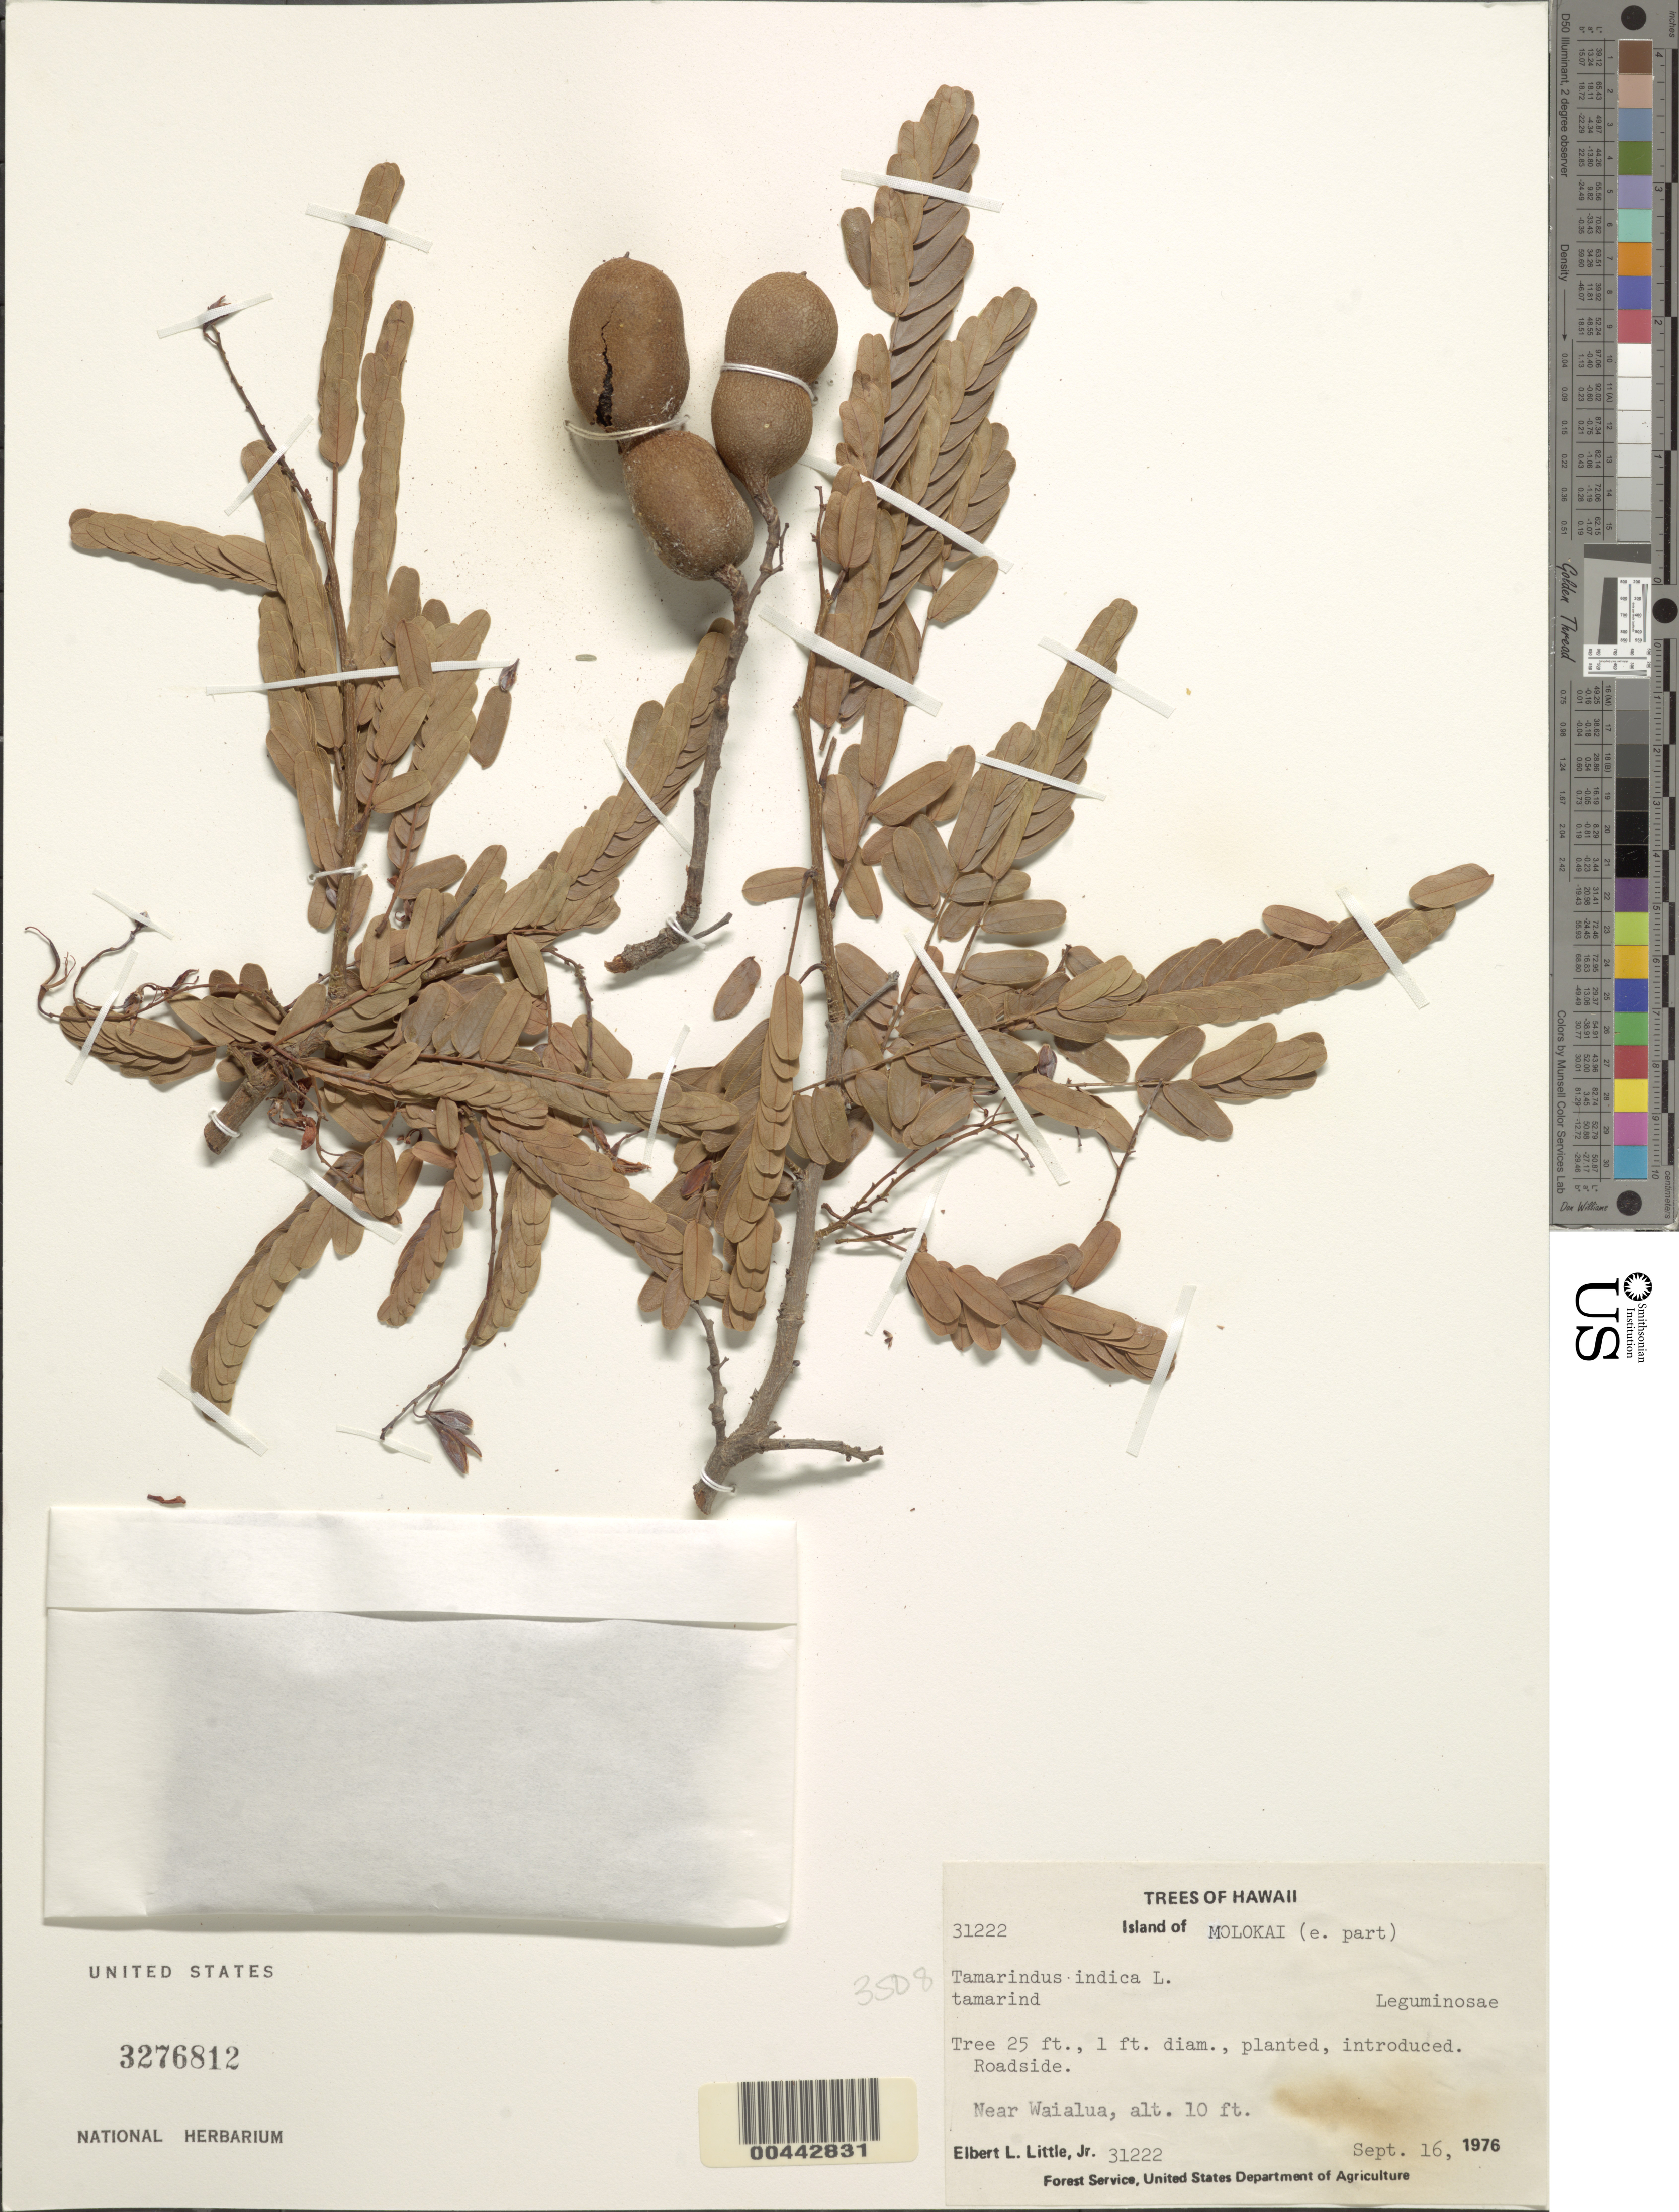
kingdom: Plantae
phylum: Tracheophyta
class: Magnoliopsida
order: Fabales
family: Fabaceae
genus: Tamarindus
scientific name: Tamarindus indica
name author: L.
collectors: E. L. Little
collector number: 31222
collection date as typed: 16 Sep 1976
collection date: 1976-09-16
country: United States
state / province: Hawaii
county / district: Maui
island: Moloka'i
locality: East part of Molokai, near Waialua.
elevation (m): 3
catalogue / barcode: US 3276812